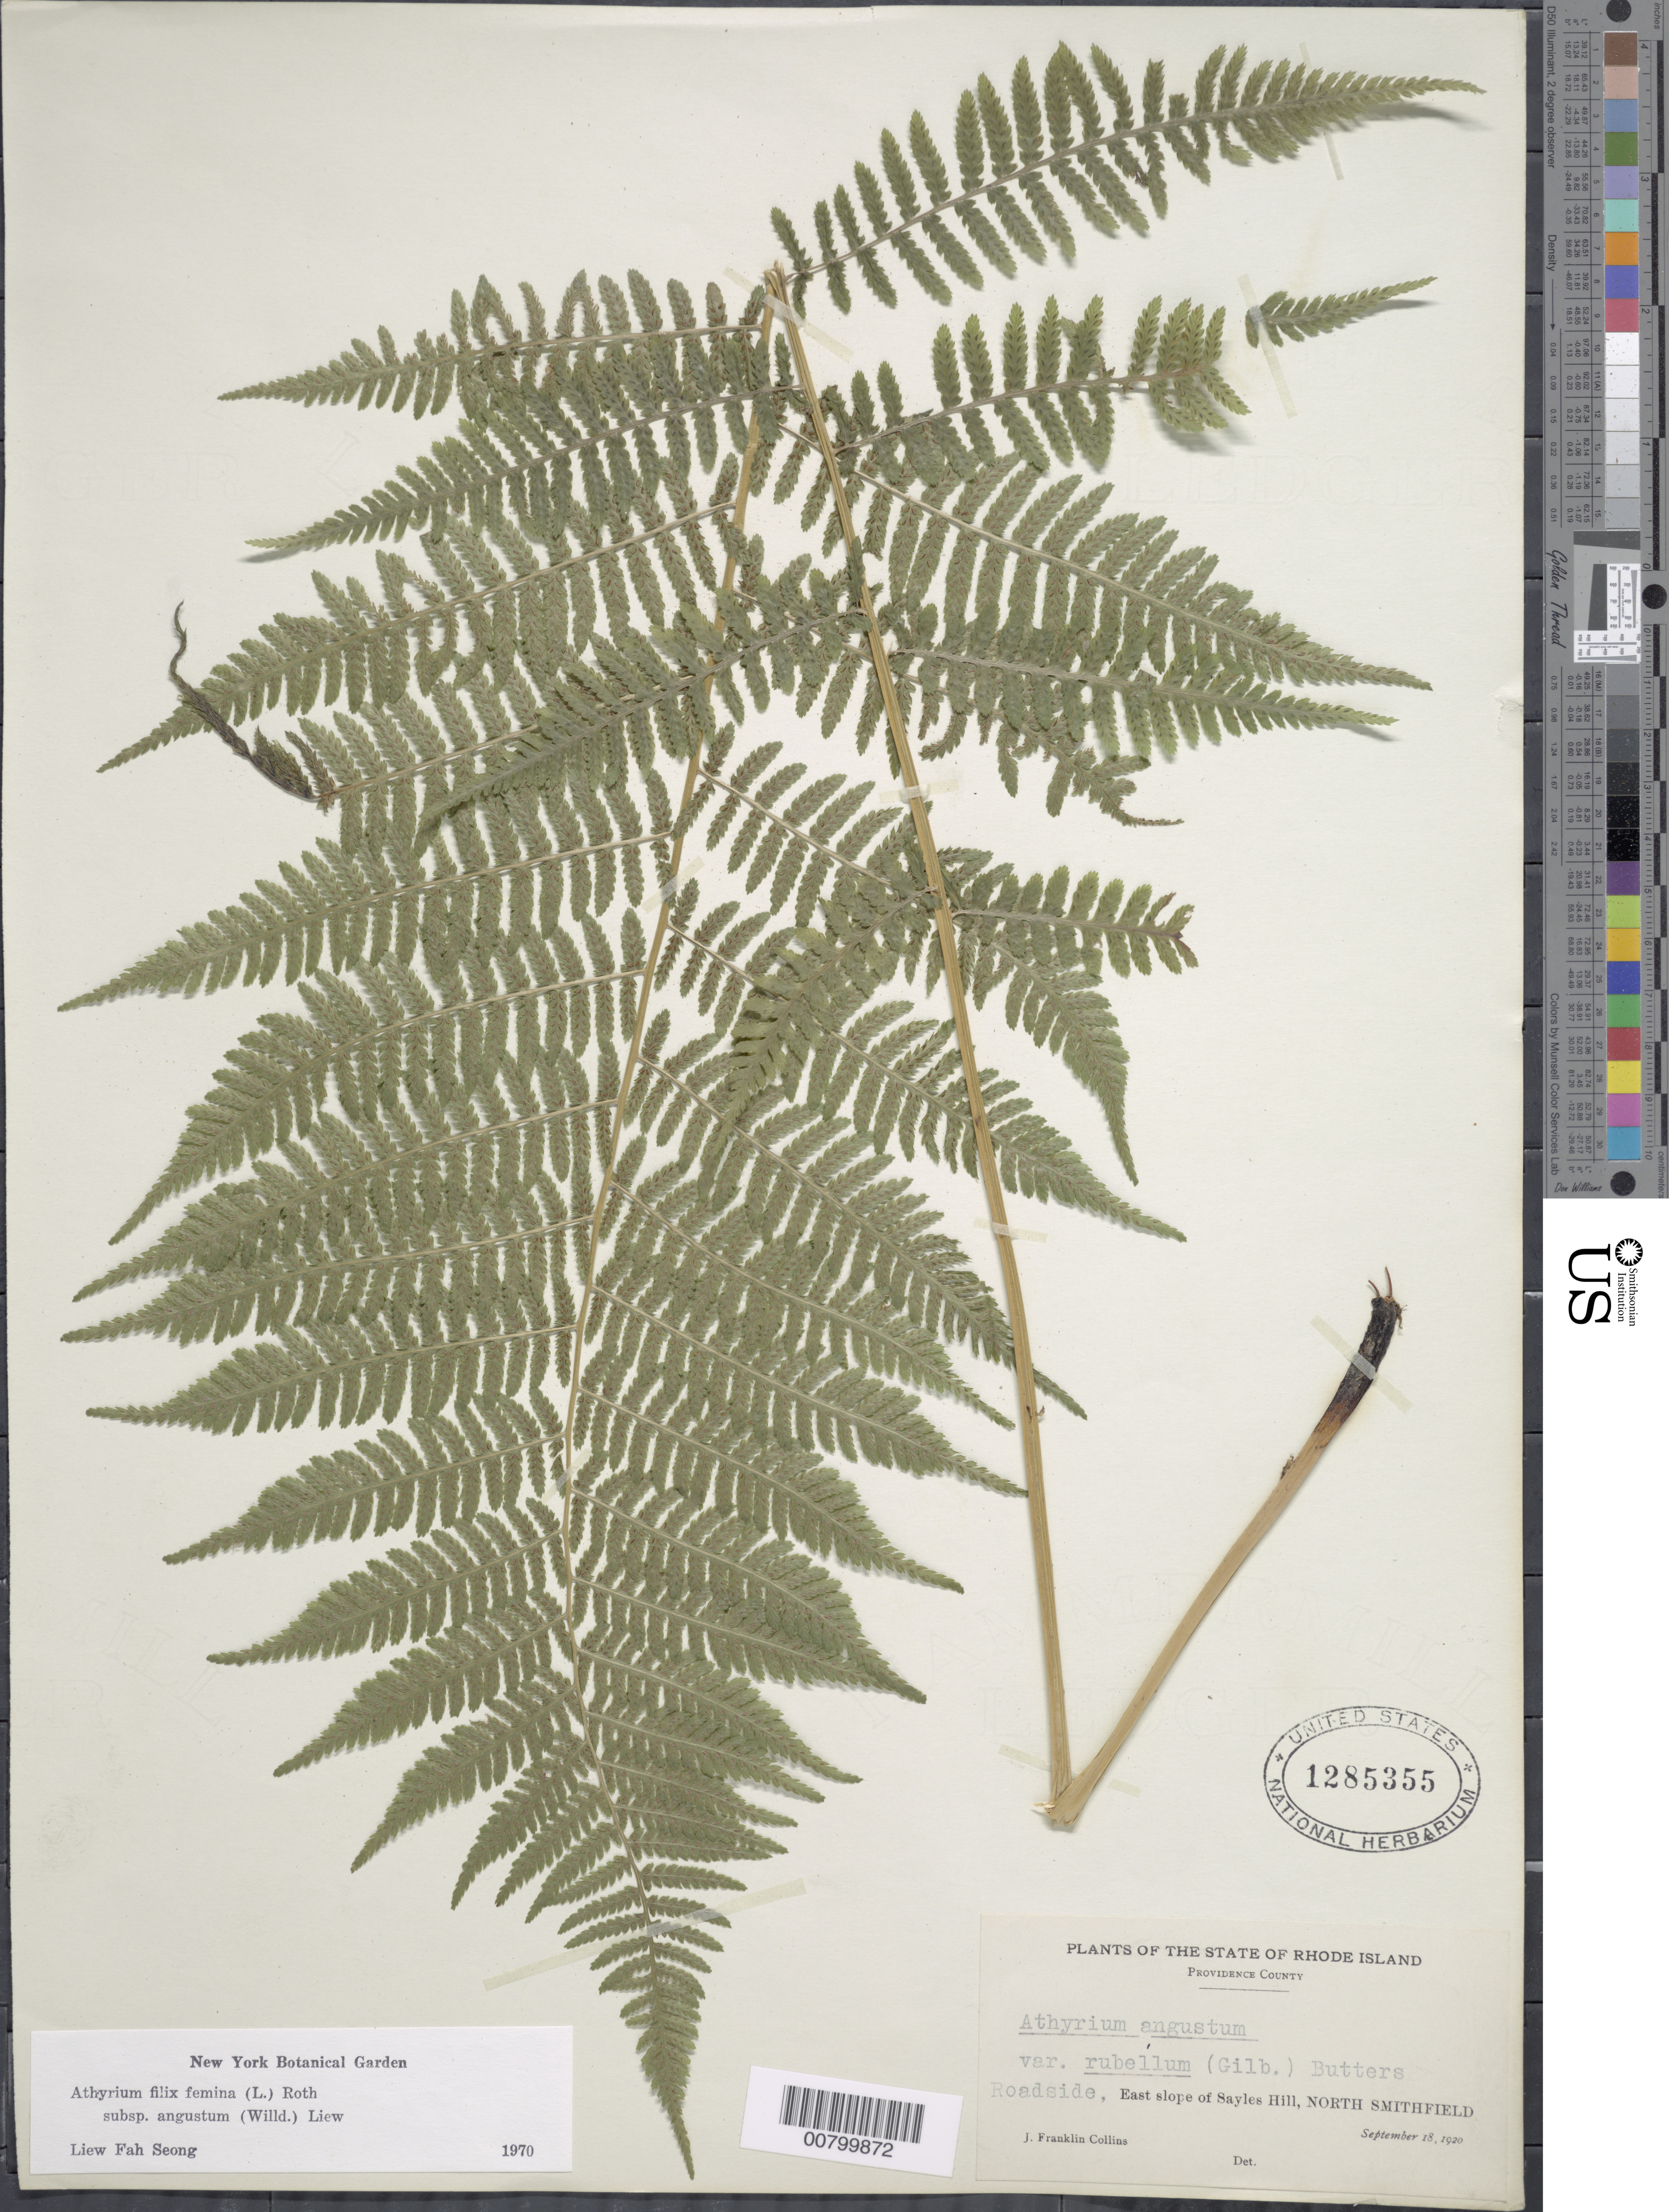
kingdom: Plantae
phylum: Tracheophyta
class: Polypodiopsida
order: Polypodiales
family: Athyriaceae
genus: Athyrium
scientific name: Athyrium filix-femina subsp. angustatum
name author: (Willd.) R.T. Clausen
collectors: J. Collins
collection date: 1920-09-18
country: United States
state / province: Rhode Island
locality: East slope of Sayles Hill, North Smithfield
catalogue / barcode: US 1285355